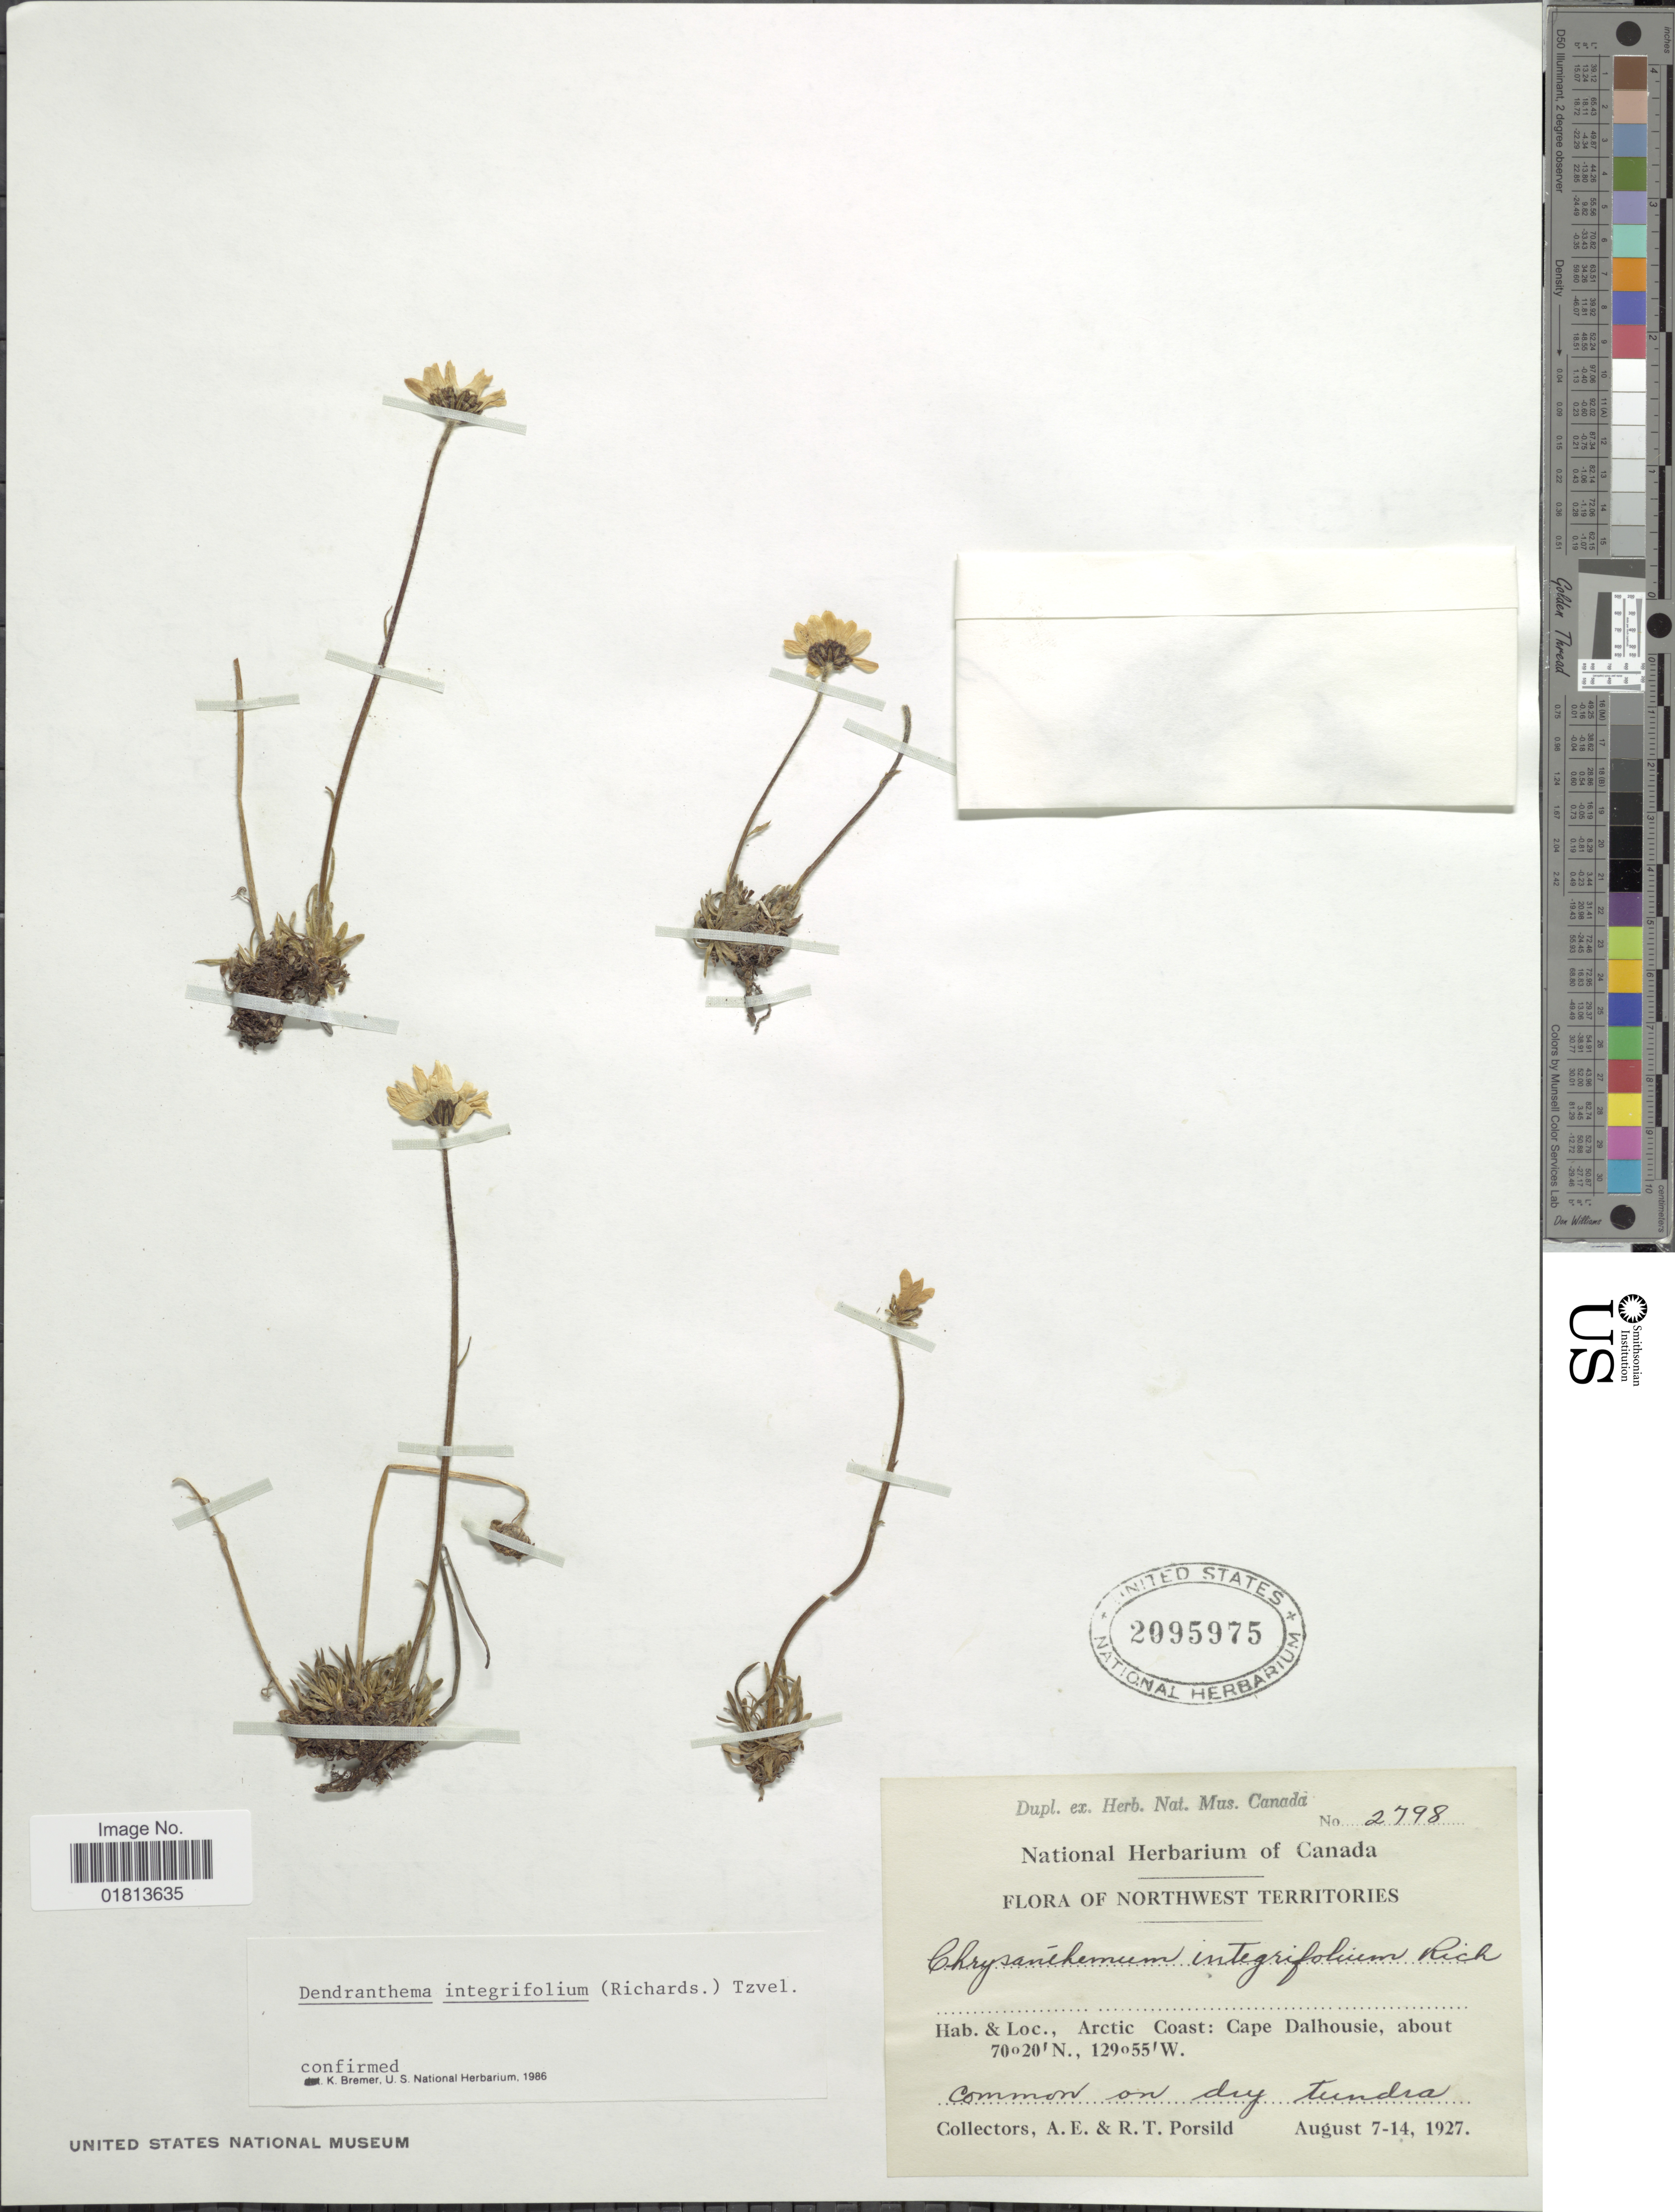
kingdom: Plantae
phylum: Tracheophyta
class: Magnoliopsida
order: Asterales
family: Asteraceae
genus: Dendranthema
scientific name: Dendranthema integrifolium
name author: (Richardson) Tzvelev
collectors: A. E. Porsild & R. T. Porsild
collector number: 2798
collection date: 1927-08-07/1927-08-14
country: Canada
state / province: Northwest Territories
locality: Arctic Coast: Cape Dalhousie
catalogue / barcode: US 2095975